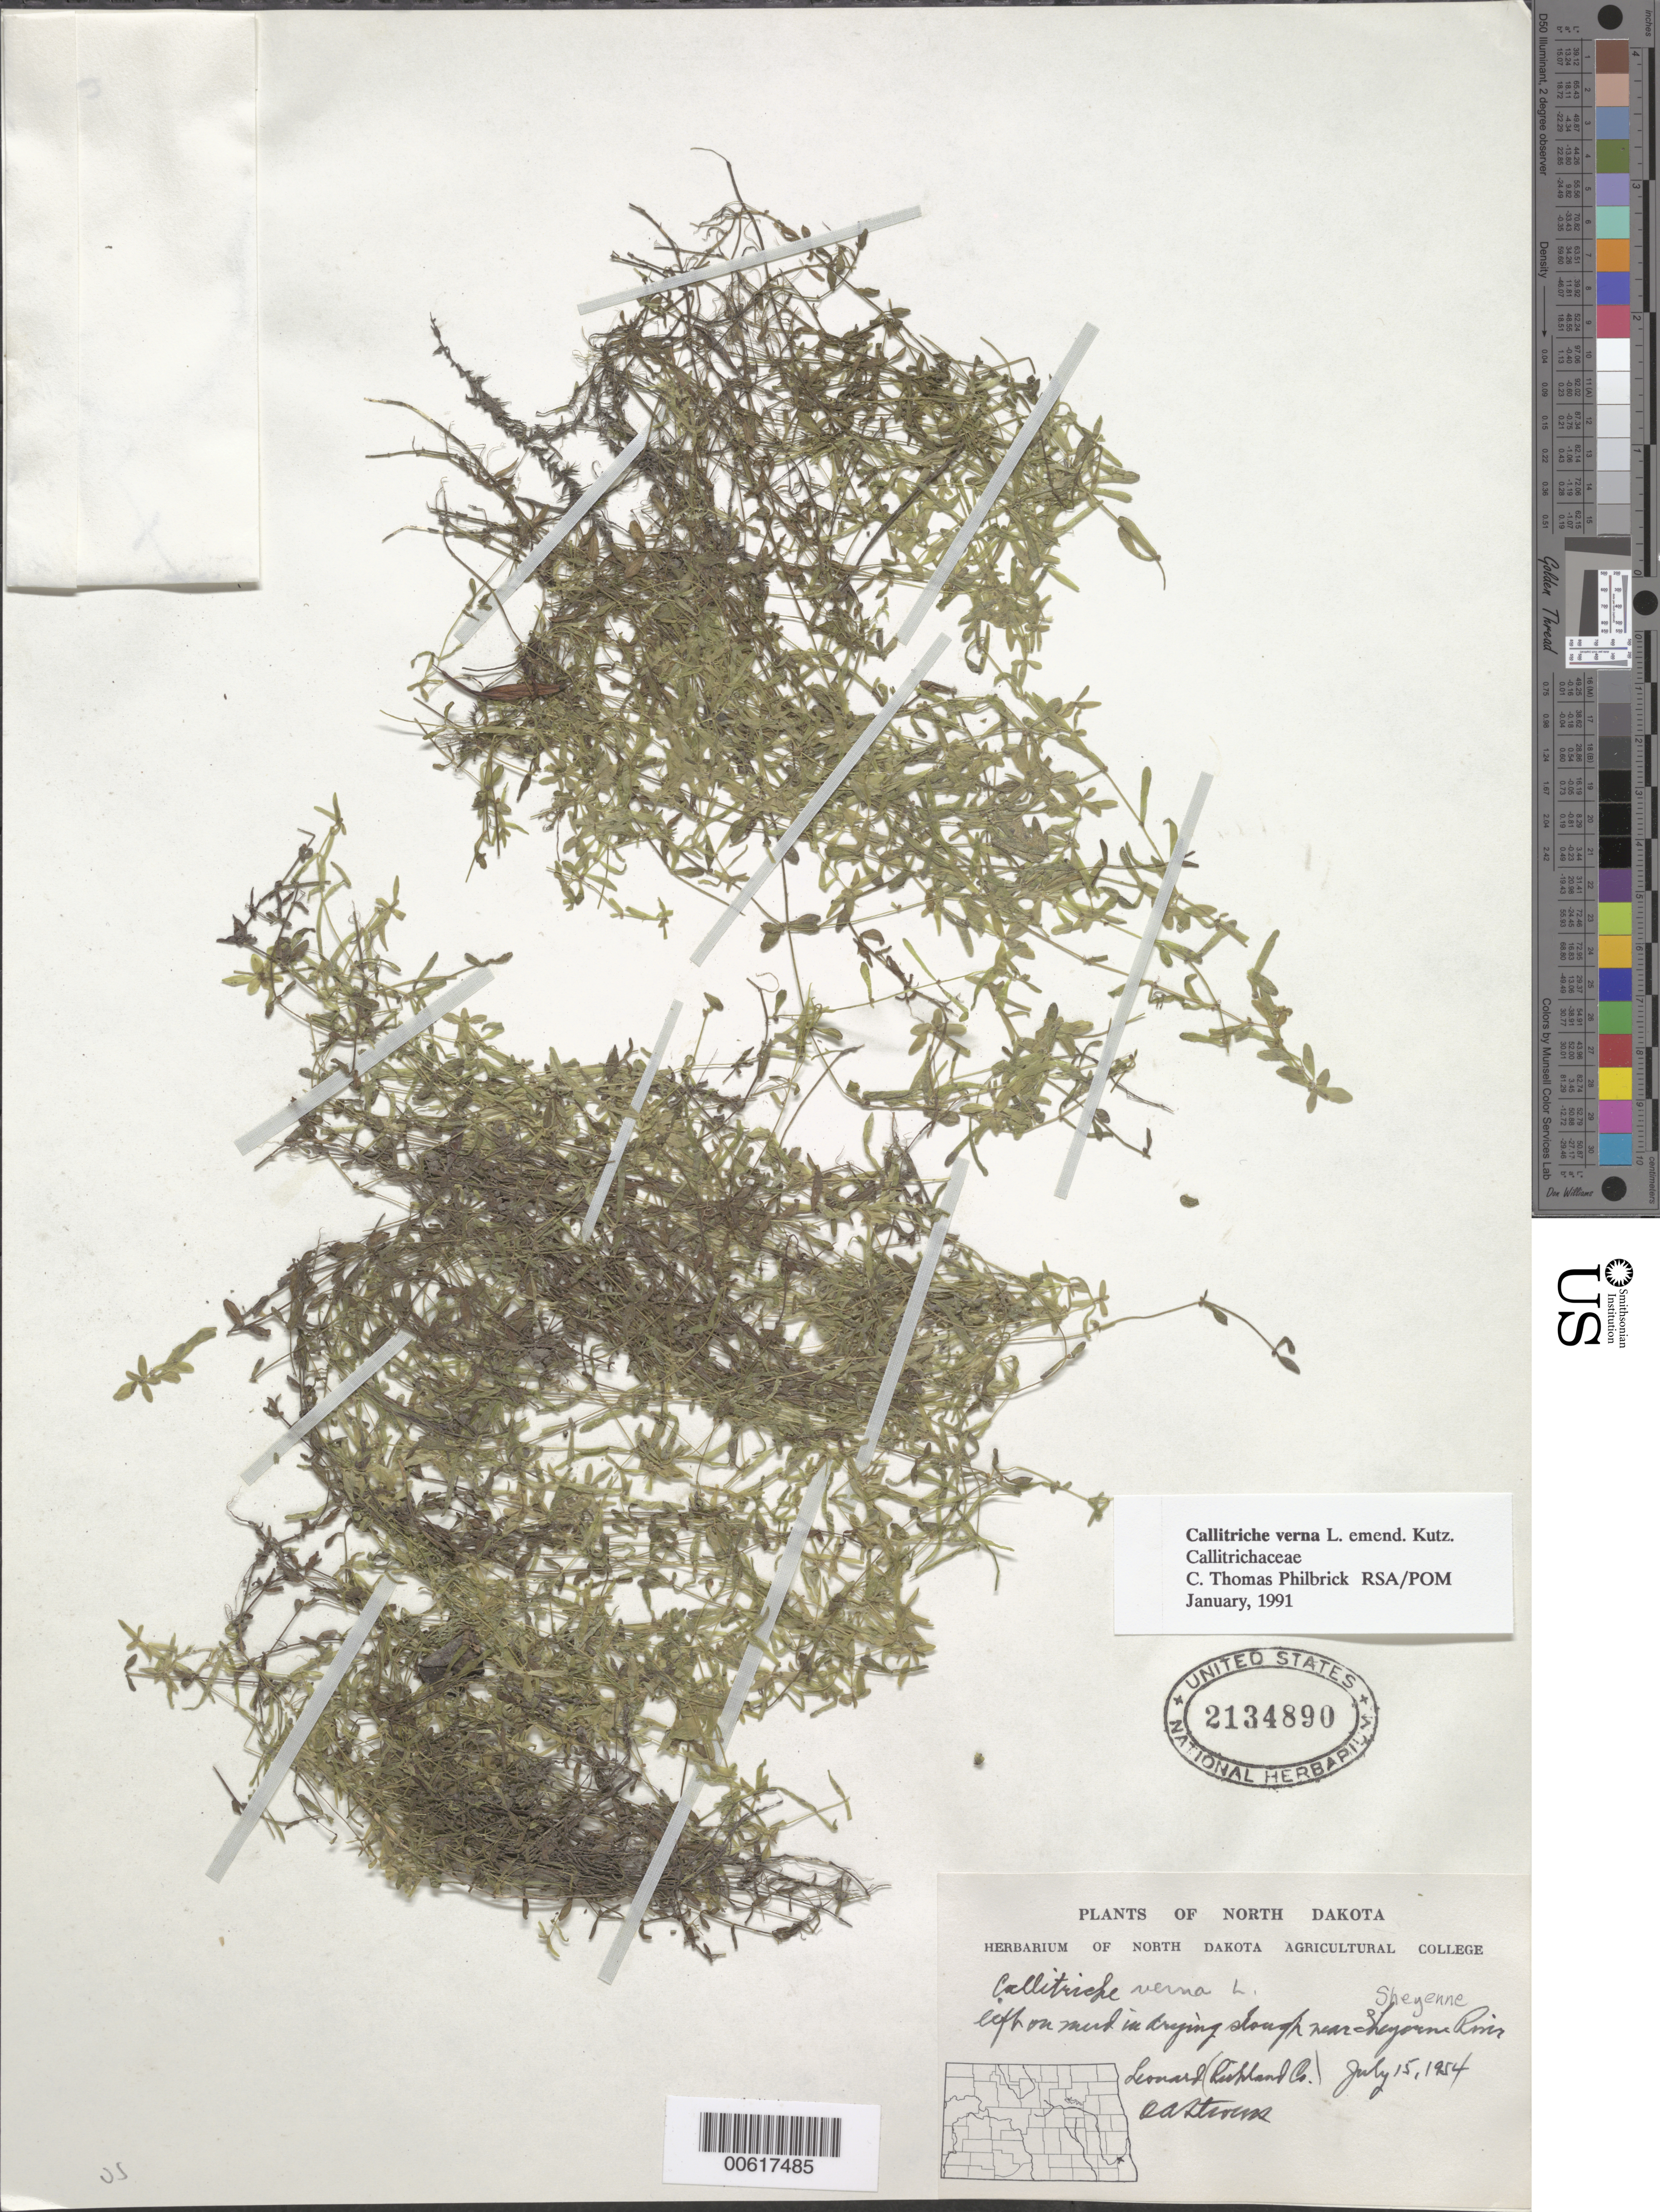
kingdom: Plantae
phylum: Tracheophyta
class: Magnoliopsida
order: Lamiales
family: Plantaginaceae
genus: Callitriche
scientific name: Callitriche verna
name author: L.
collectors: O. Stevens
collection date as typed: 15 Jul 1954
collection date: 1954-07-15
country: United States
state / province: North Dakota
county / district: Richland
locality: Near Sheyenne River, Leonard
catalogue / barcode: US 2134890